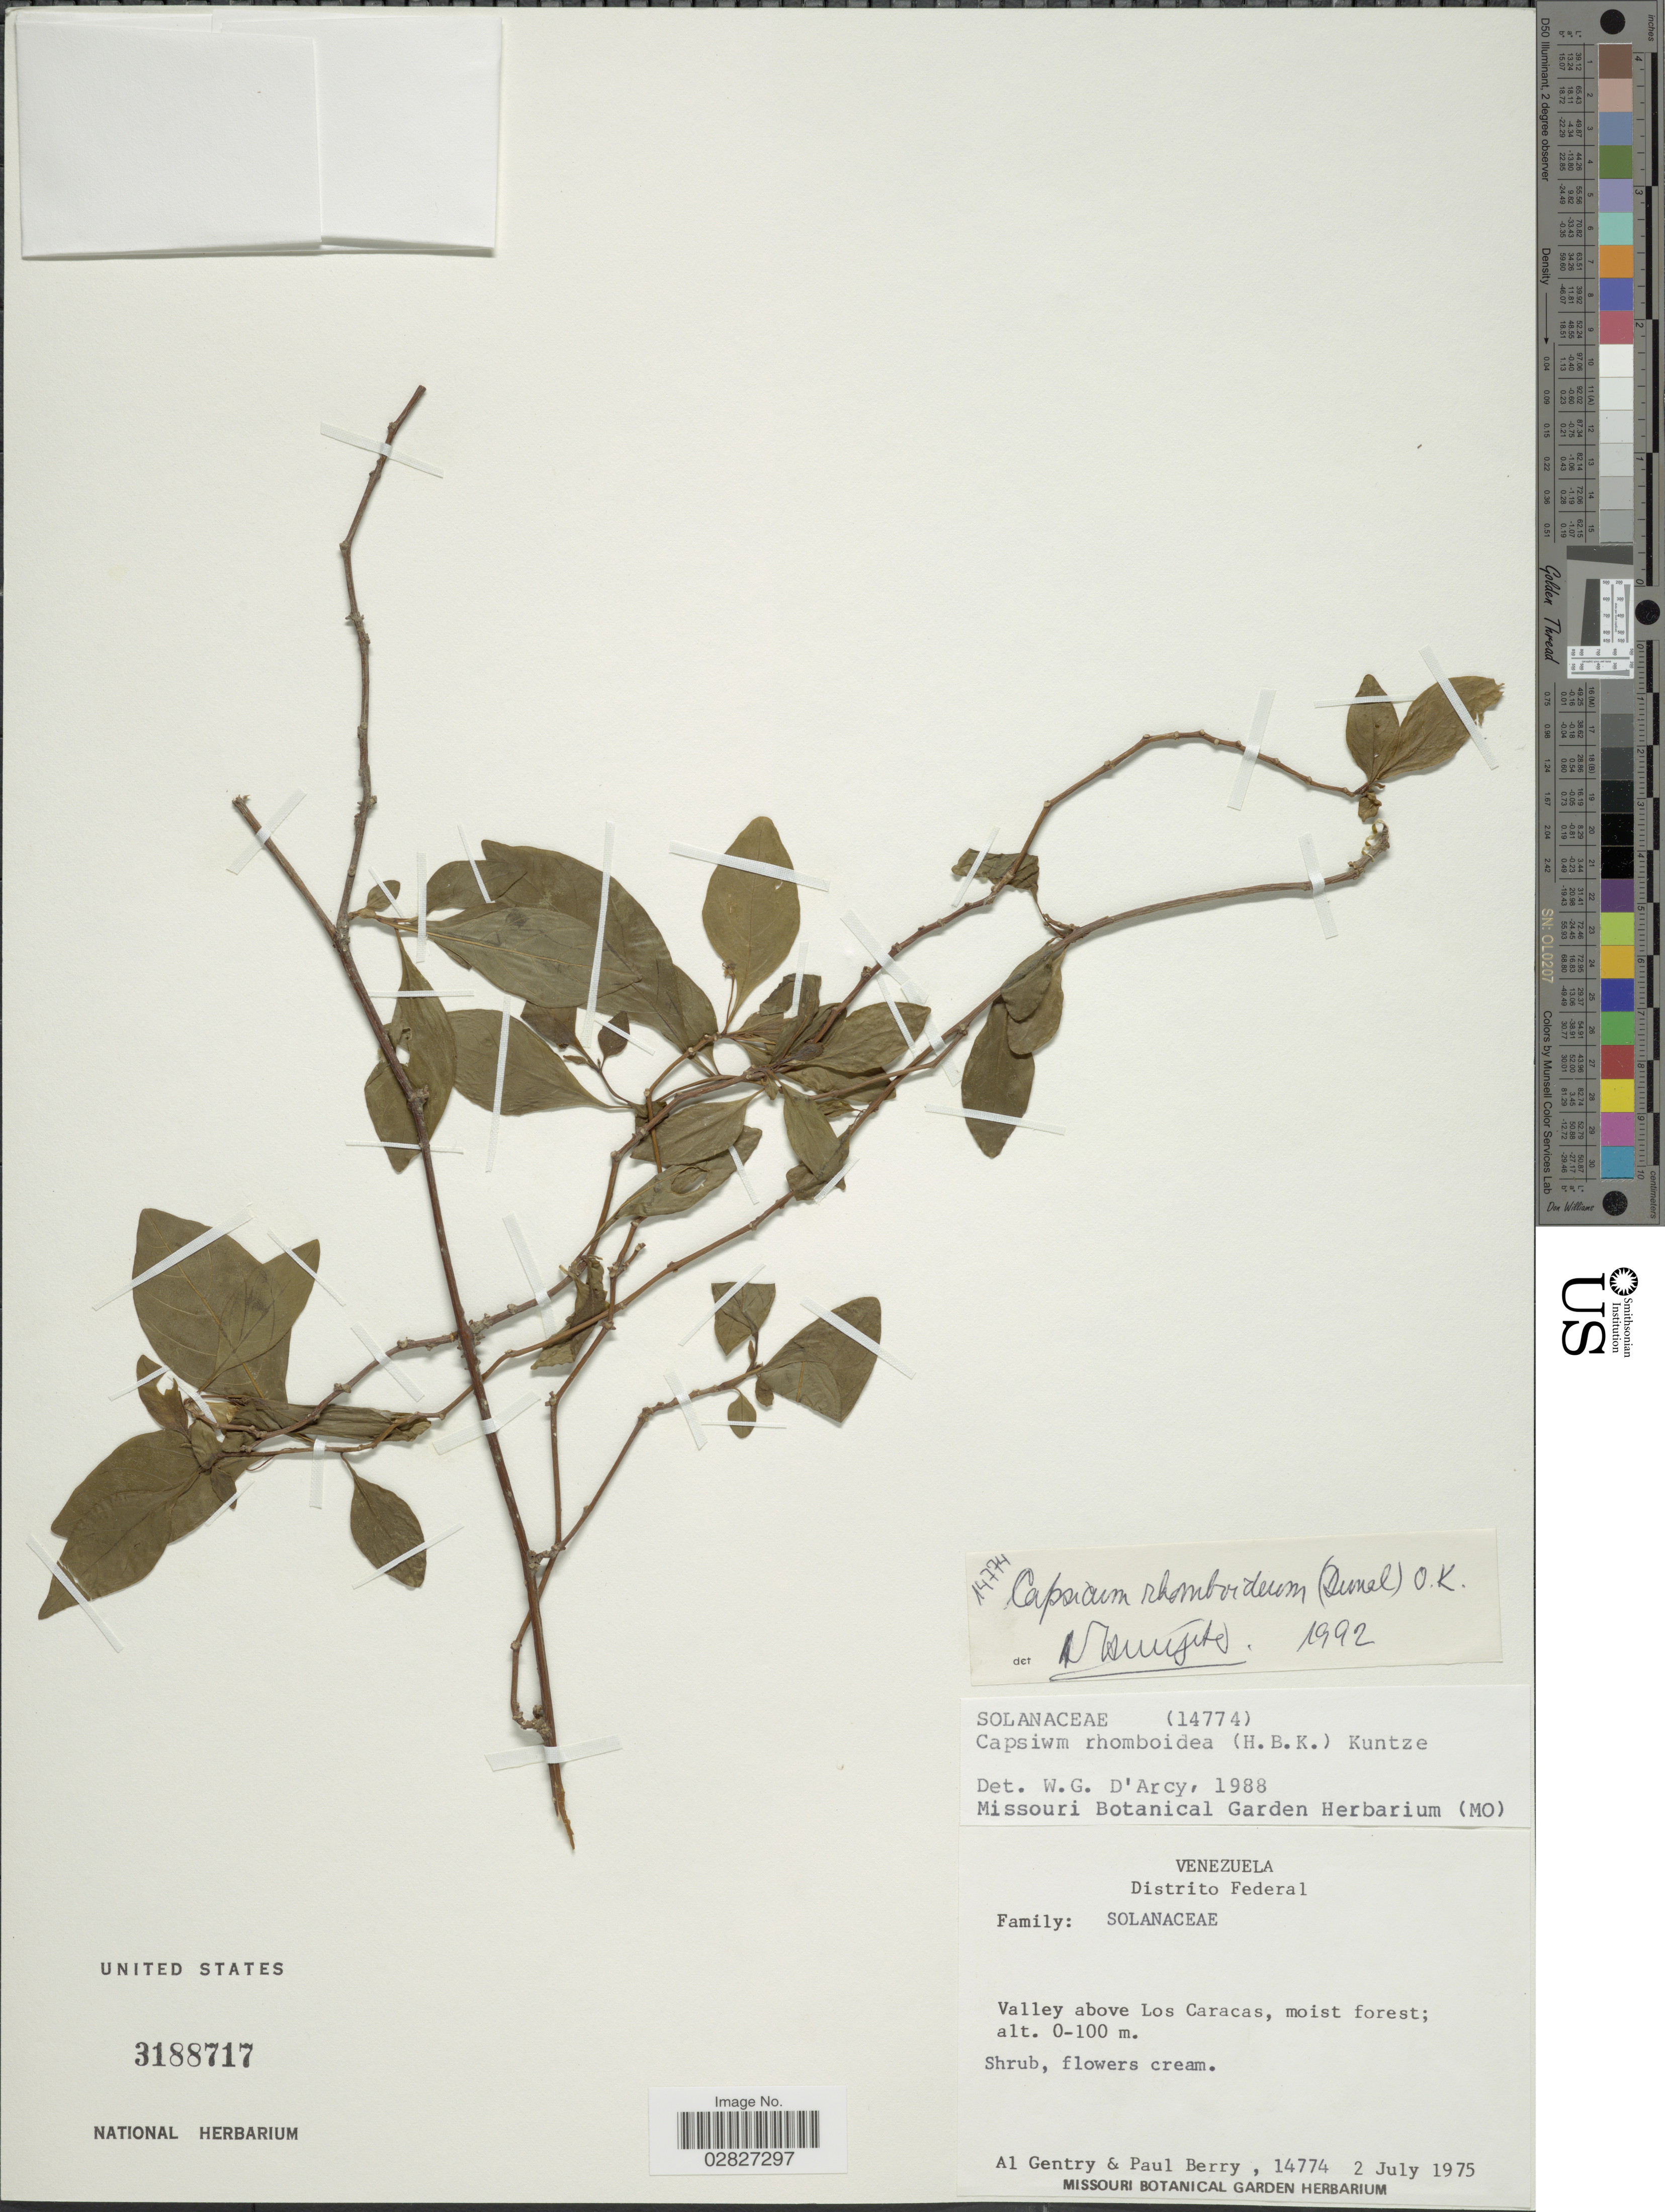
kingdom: Plantae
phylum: Tracheophyta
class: Magnoliopsida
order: Solanales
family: Solanaceae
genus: Capsicum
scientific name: Capsicum rhomboideum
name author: (Humb. & Bonpl. ex Dunal) Kuntze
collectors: A. H. Gentry & P. E. Berry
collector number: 14774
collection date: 1975-07-02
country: Venezuela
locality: Distrito Federal. Valley above Los Caracas.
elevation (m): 0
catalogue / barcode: US 3188717